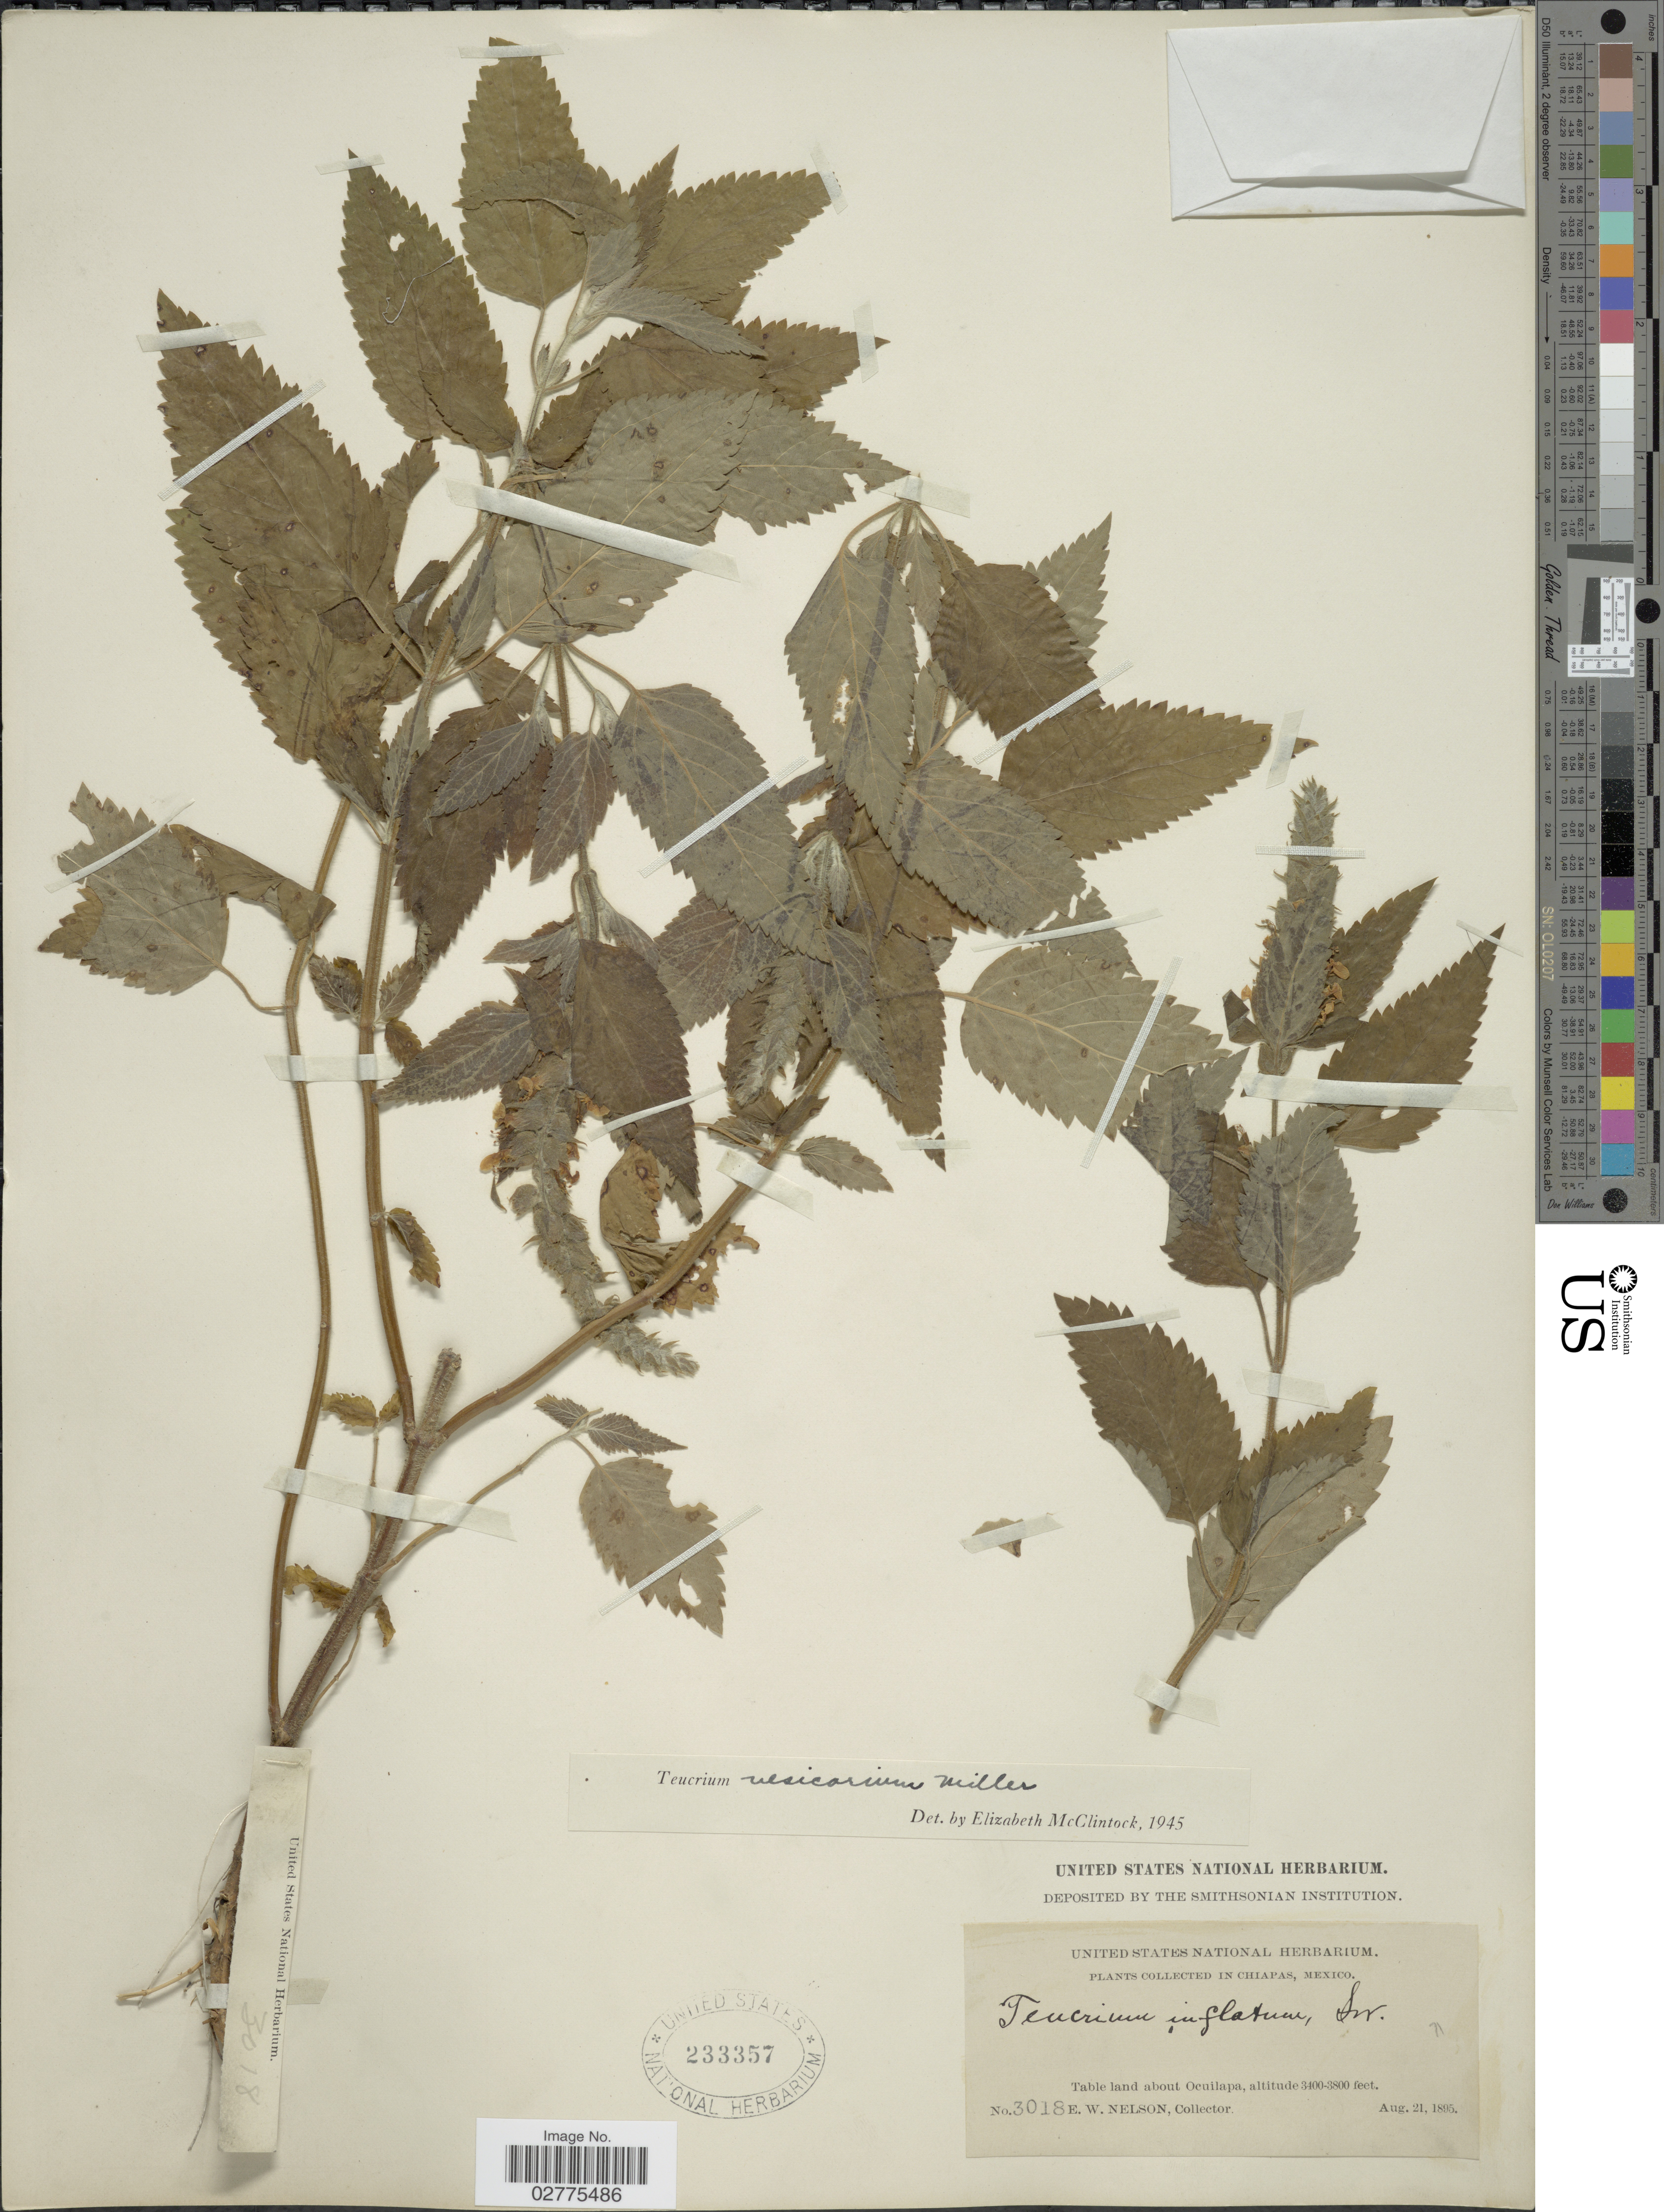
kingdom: Plantae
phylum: Tracheophyta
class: Magnoliopsida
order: Lamiales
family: Lamiaceae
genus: Teucrium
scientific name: Teucrium vesicarium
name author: Mill.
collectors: E. W. Nelson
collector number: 3018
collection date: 1895-08-21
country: Mexico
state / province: Chiapas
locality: Table land about Ocuilapa.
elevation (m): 1036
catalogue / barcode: US 233357